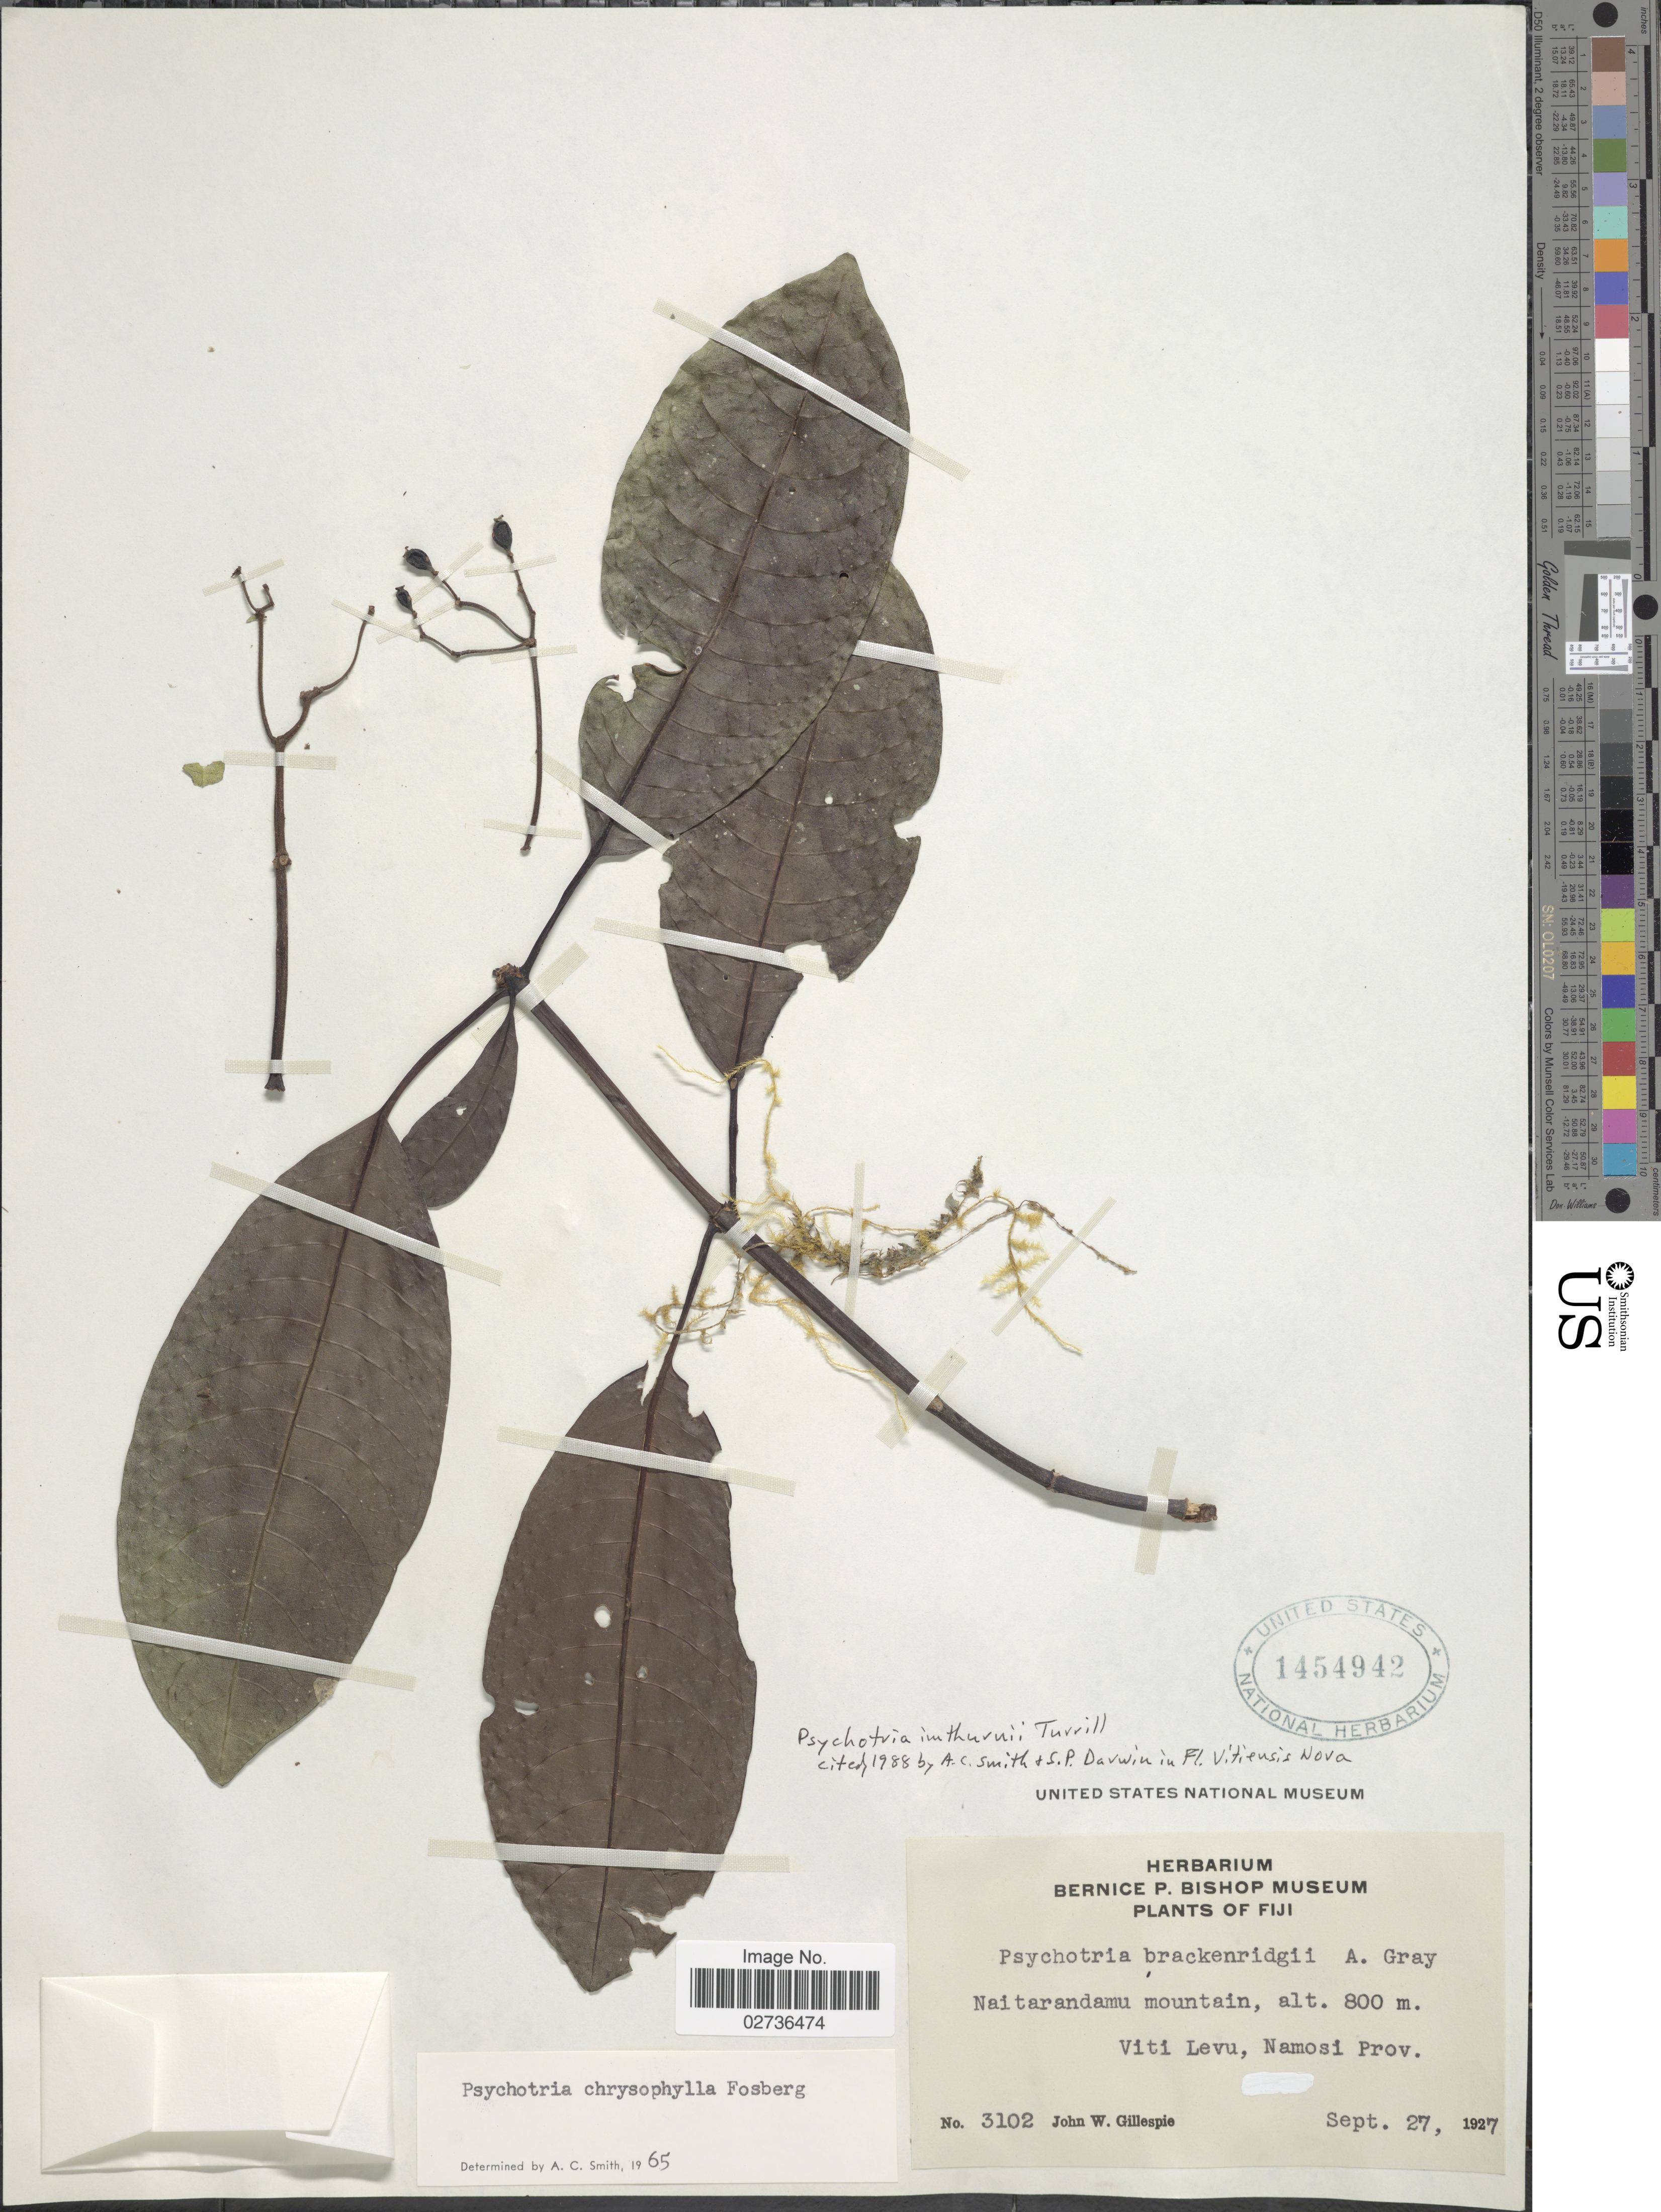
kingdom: Plantae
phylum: Tracheophyta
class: Magnoliopsida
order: Gentianales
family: Rubiaceae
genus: Psychotria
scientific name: Psychotria imthurnii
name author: Turrill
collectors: J. W. Gillespie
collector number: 3102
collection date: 1927-09-27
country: Fiji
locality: Naitarandamu mountain, Viti Levu, Namosi Prov.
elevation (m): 800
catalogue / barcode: US 1454942